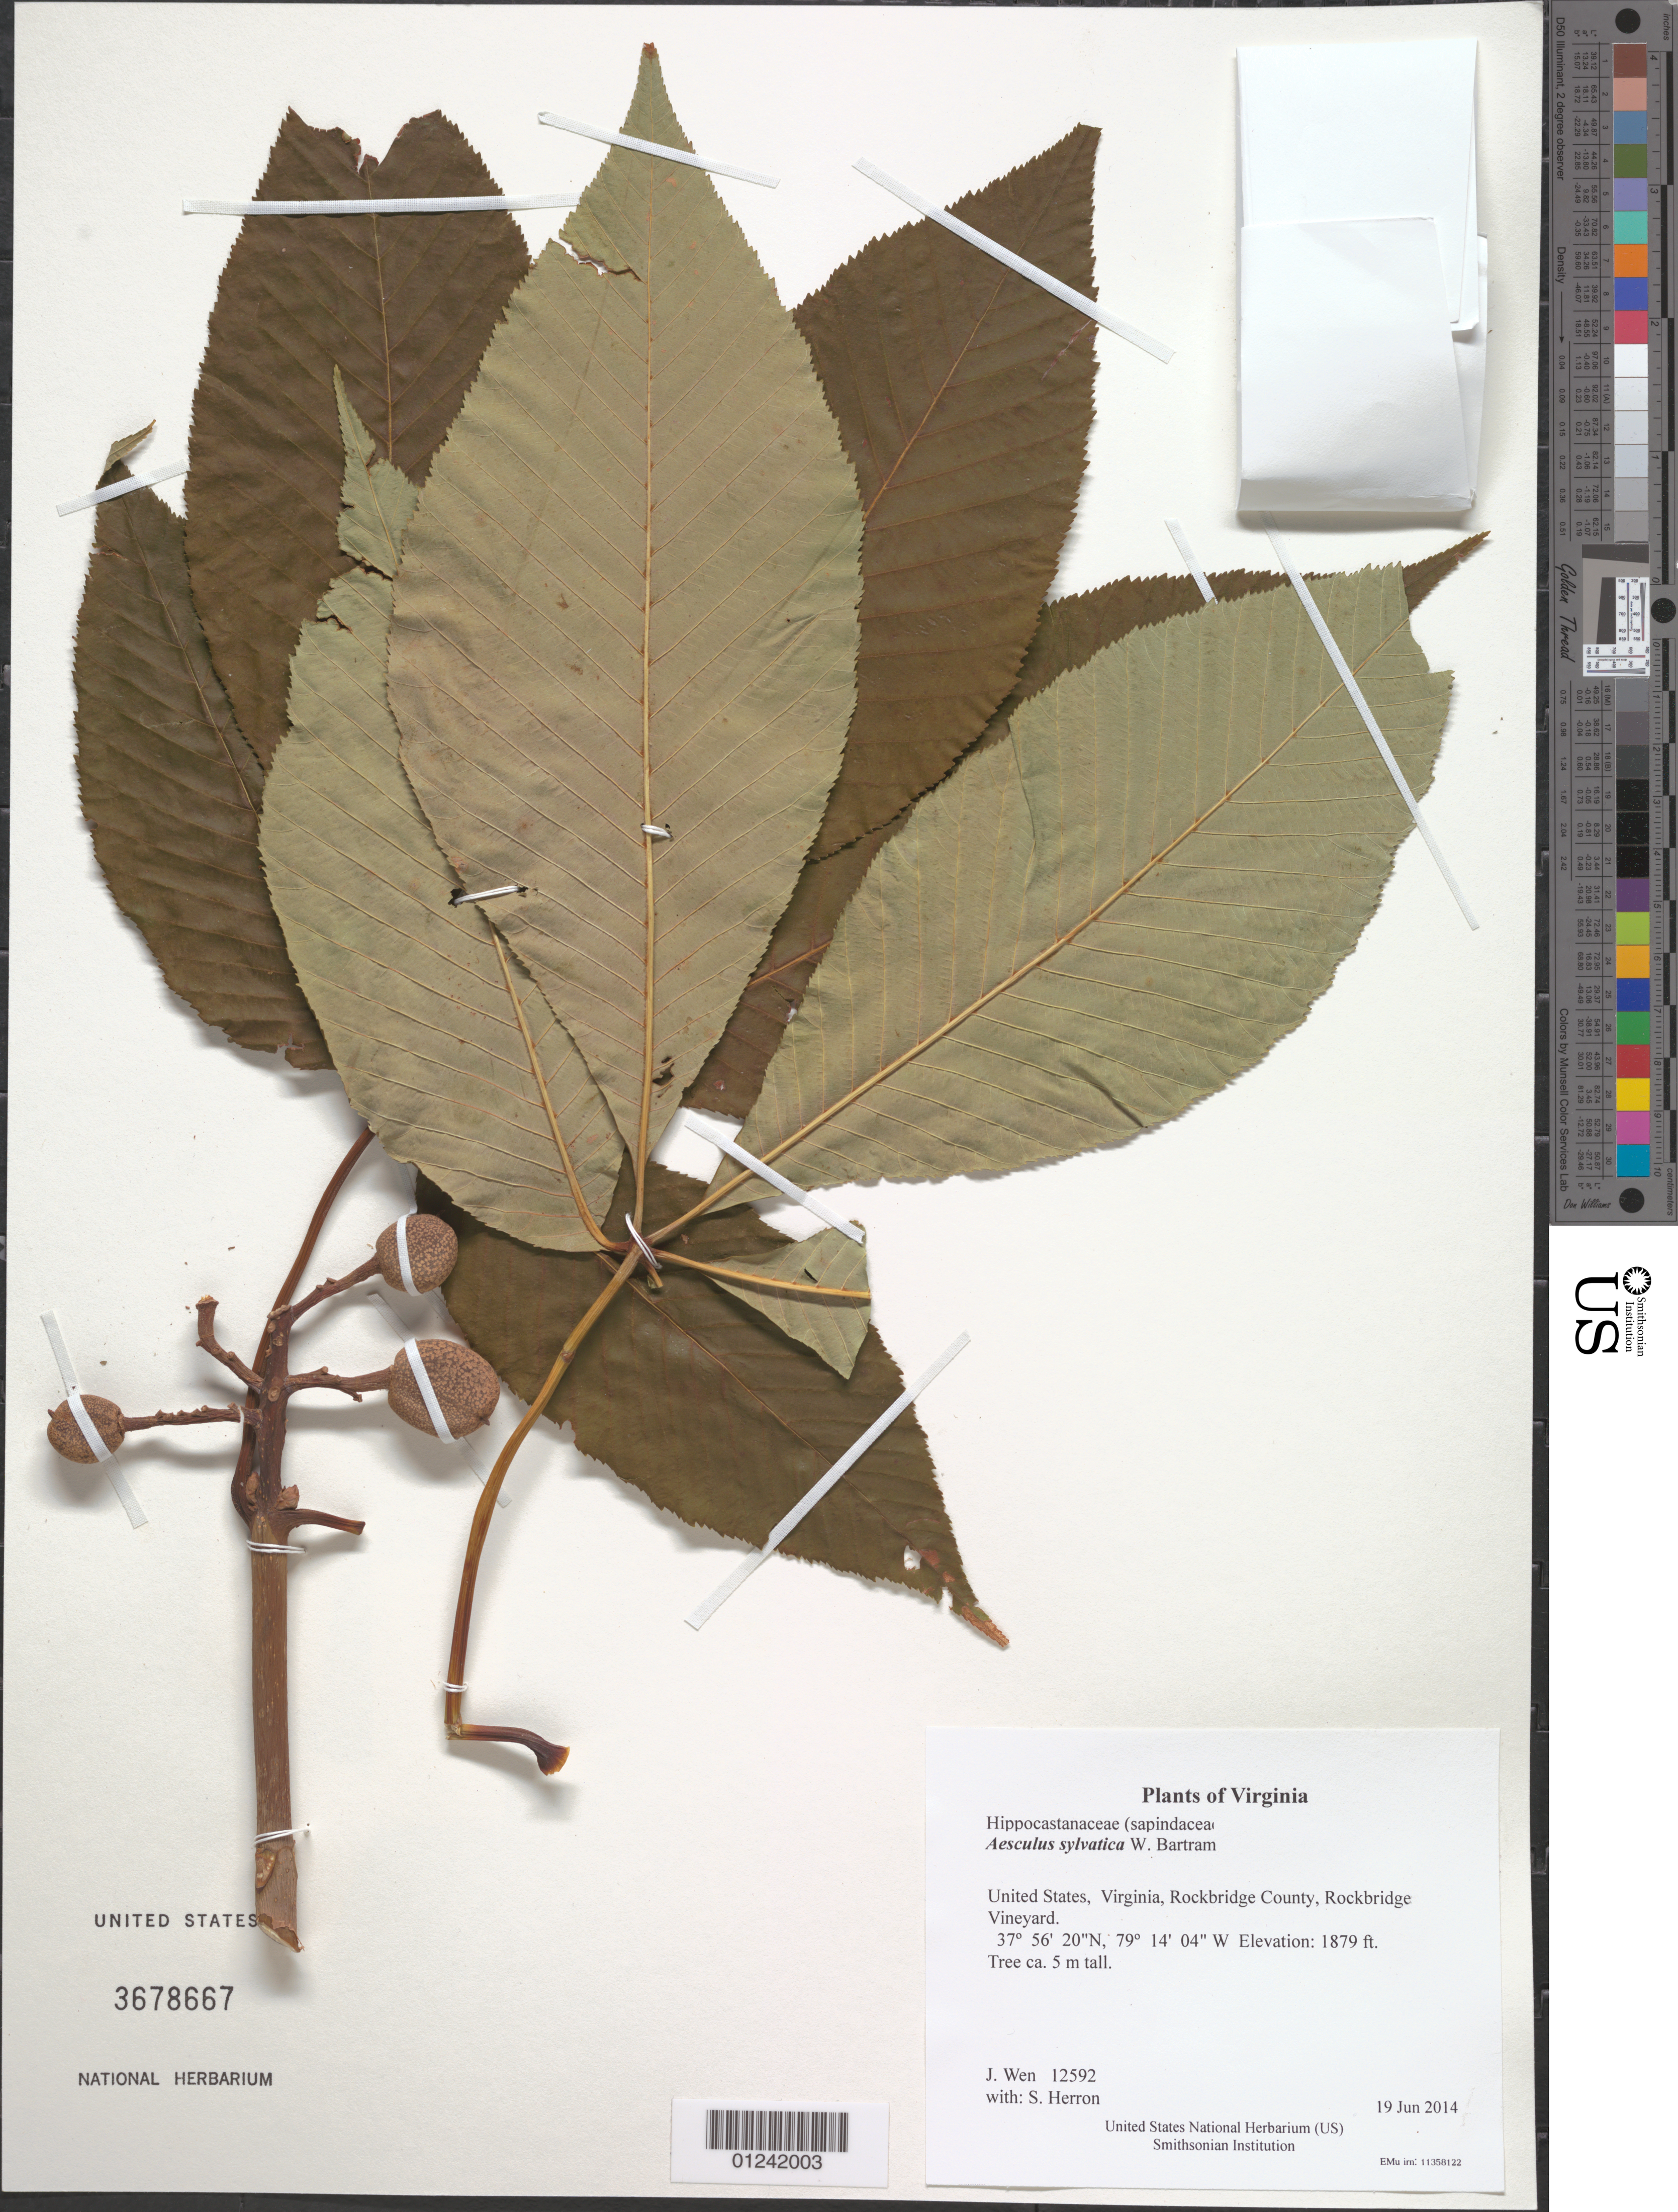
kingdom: Plantae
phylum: Tracheophyta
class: Magnoliopsida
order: Sapindales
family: Sapindaceae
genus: Aesculus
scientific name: Aesculus sylvatica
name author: W. Bartram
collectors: J. Wen & S. Herron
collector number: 12592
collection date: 2014-06-19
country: United States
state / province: Virginia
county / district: Rockbridge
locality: Rockbridge Vineyard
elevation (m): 573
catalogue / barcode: US 3678667